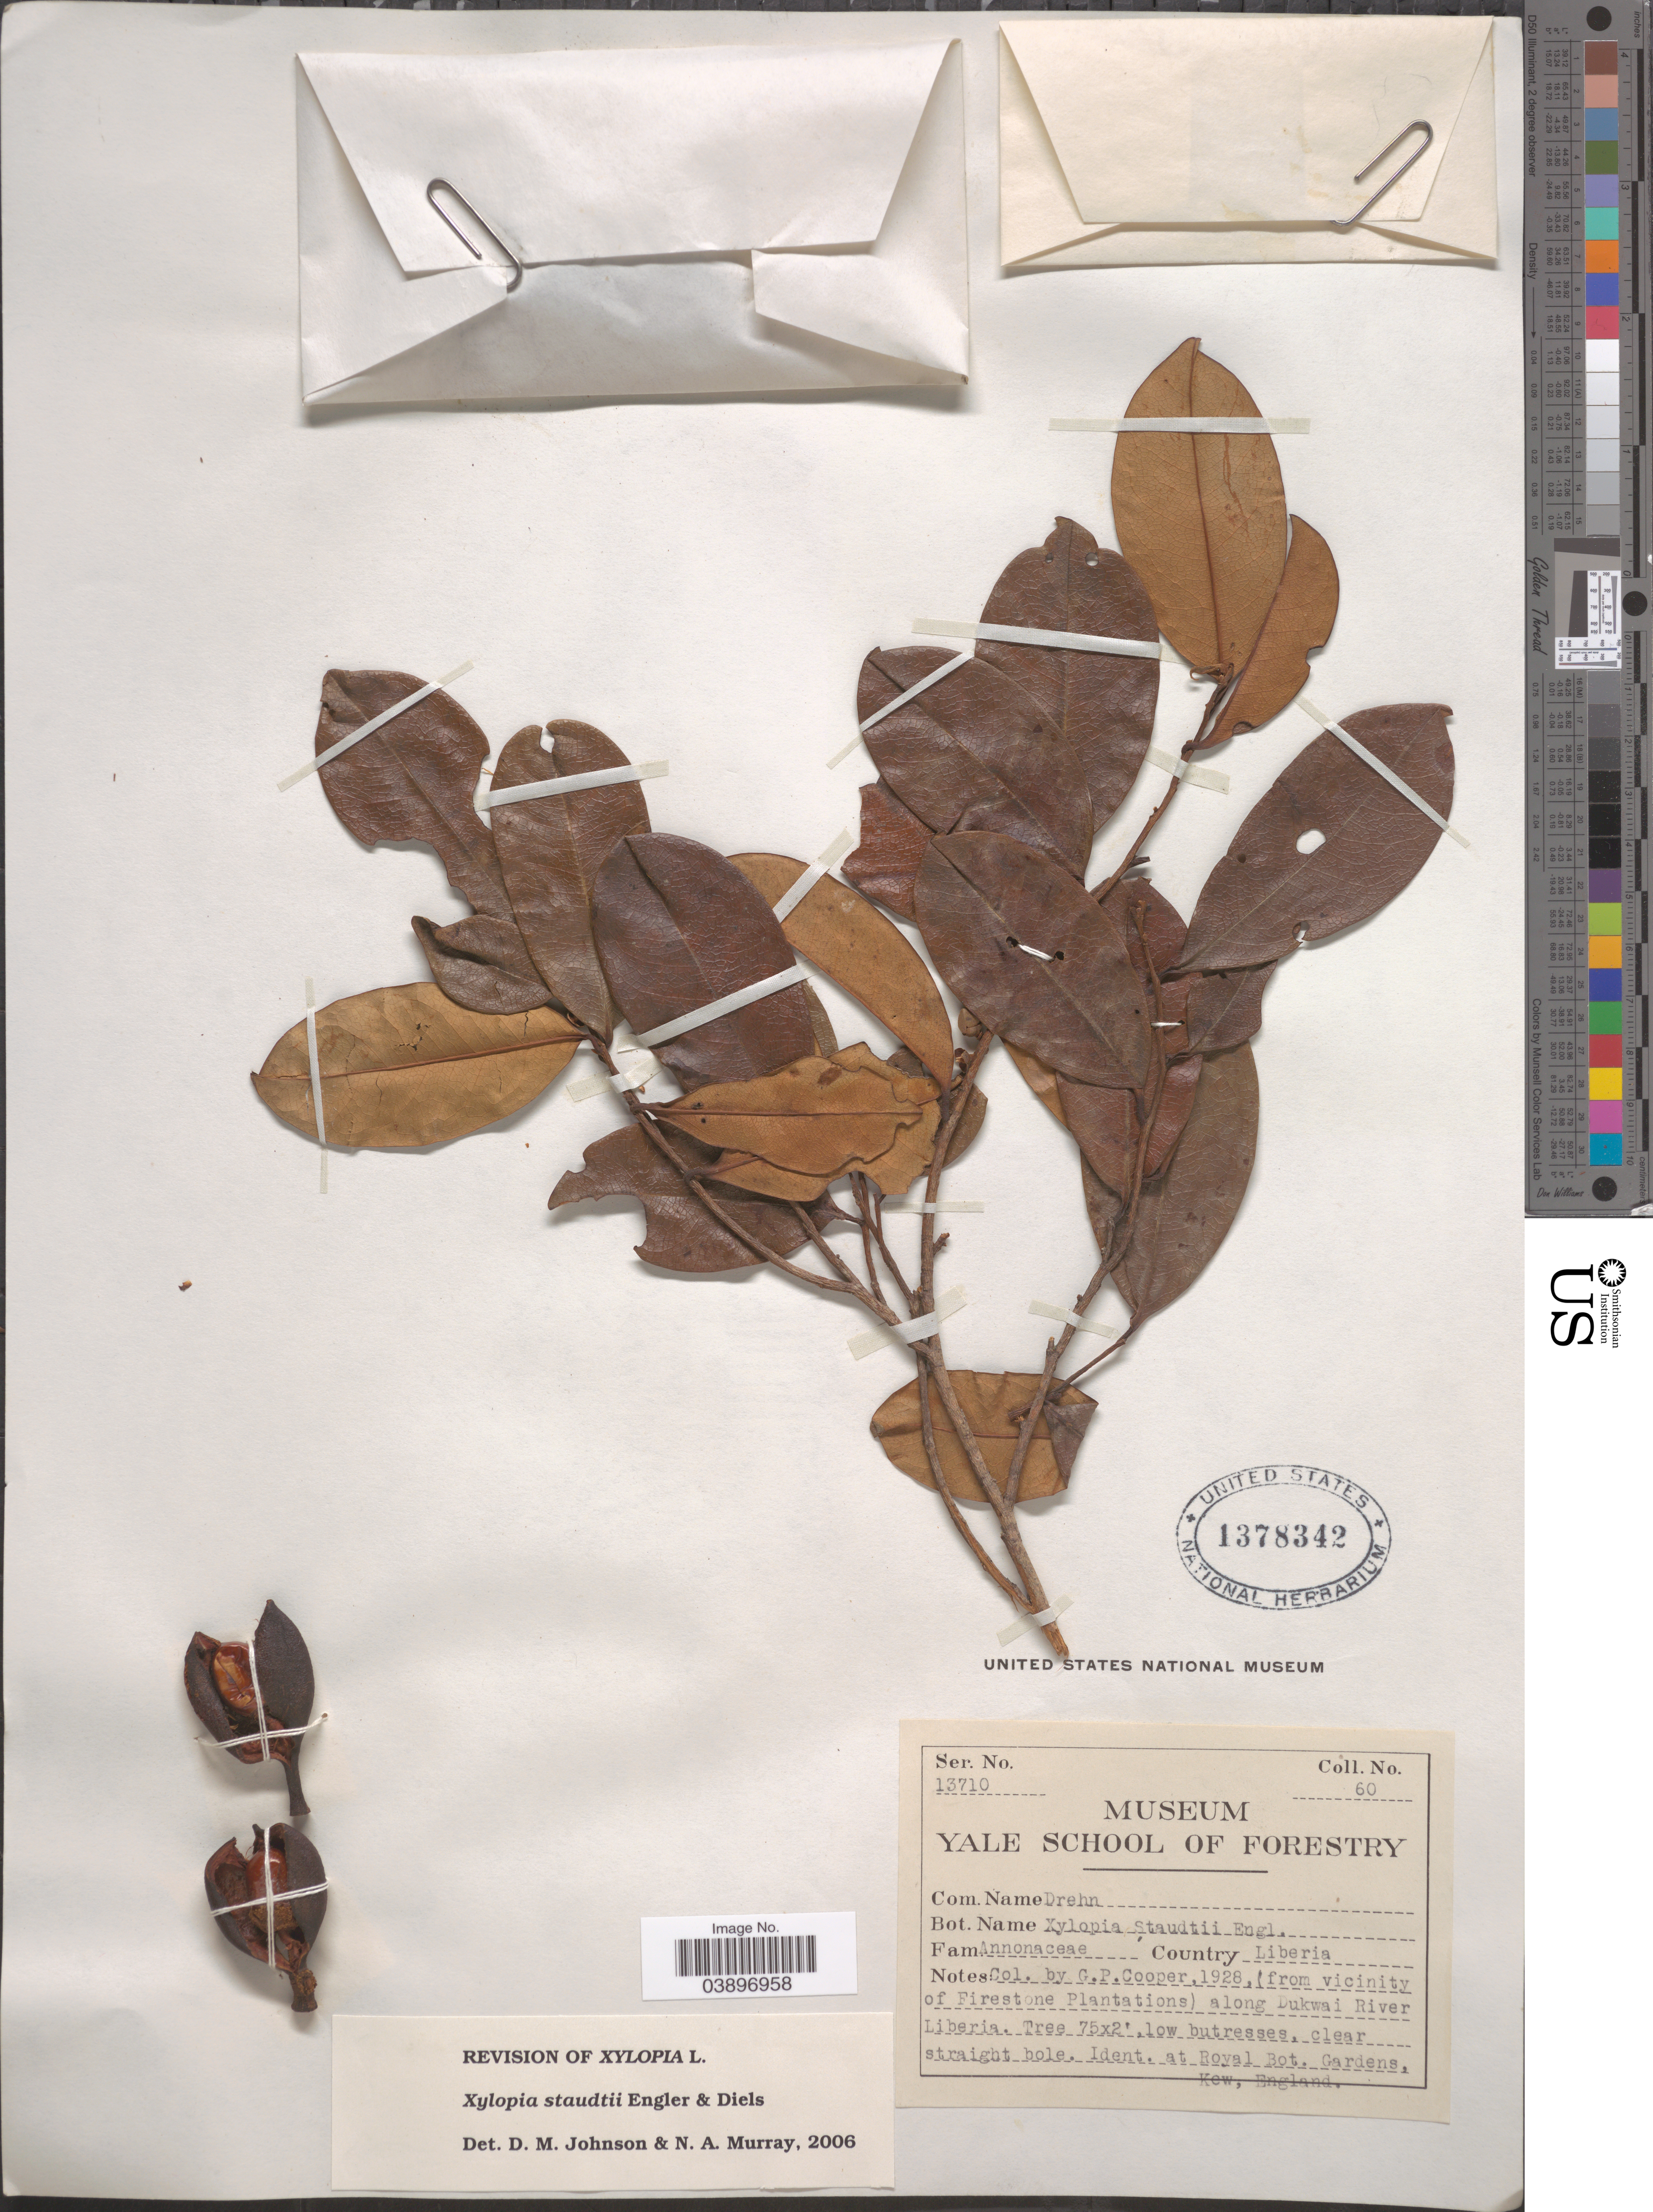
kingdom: Plantae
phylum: Tracheophyta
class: Magnoliopsida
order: Magnoliales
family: Annonaceae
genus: Xylopia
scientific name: Xylopia staudtii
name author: Engl. & Diels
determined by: Johnson, D. M.; Murray, N. A.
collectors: G. Cooper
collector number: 60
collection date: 1928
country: Liberia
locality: (From vicinity of Firestone Plantations) along Dukwai River.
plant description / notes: Fruit temporarily removed for CT-scanning. G.W. Stull, NMNH 7 April 2022.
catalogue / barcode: US 1378342